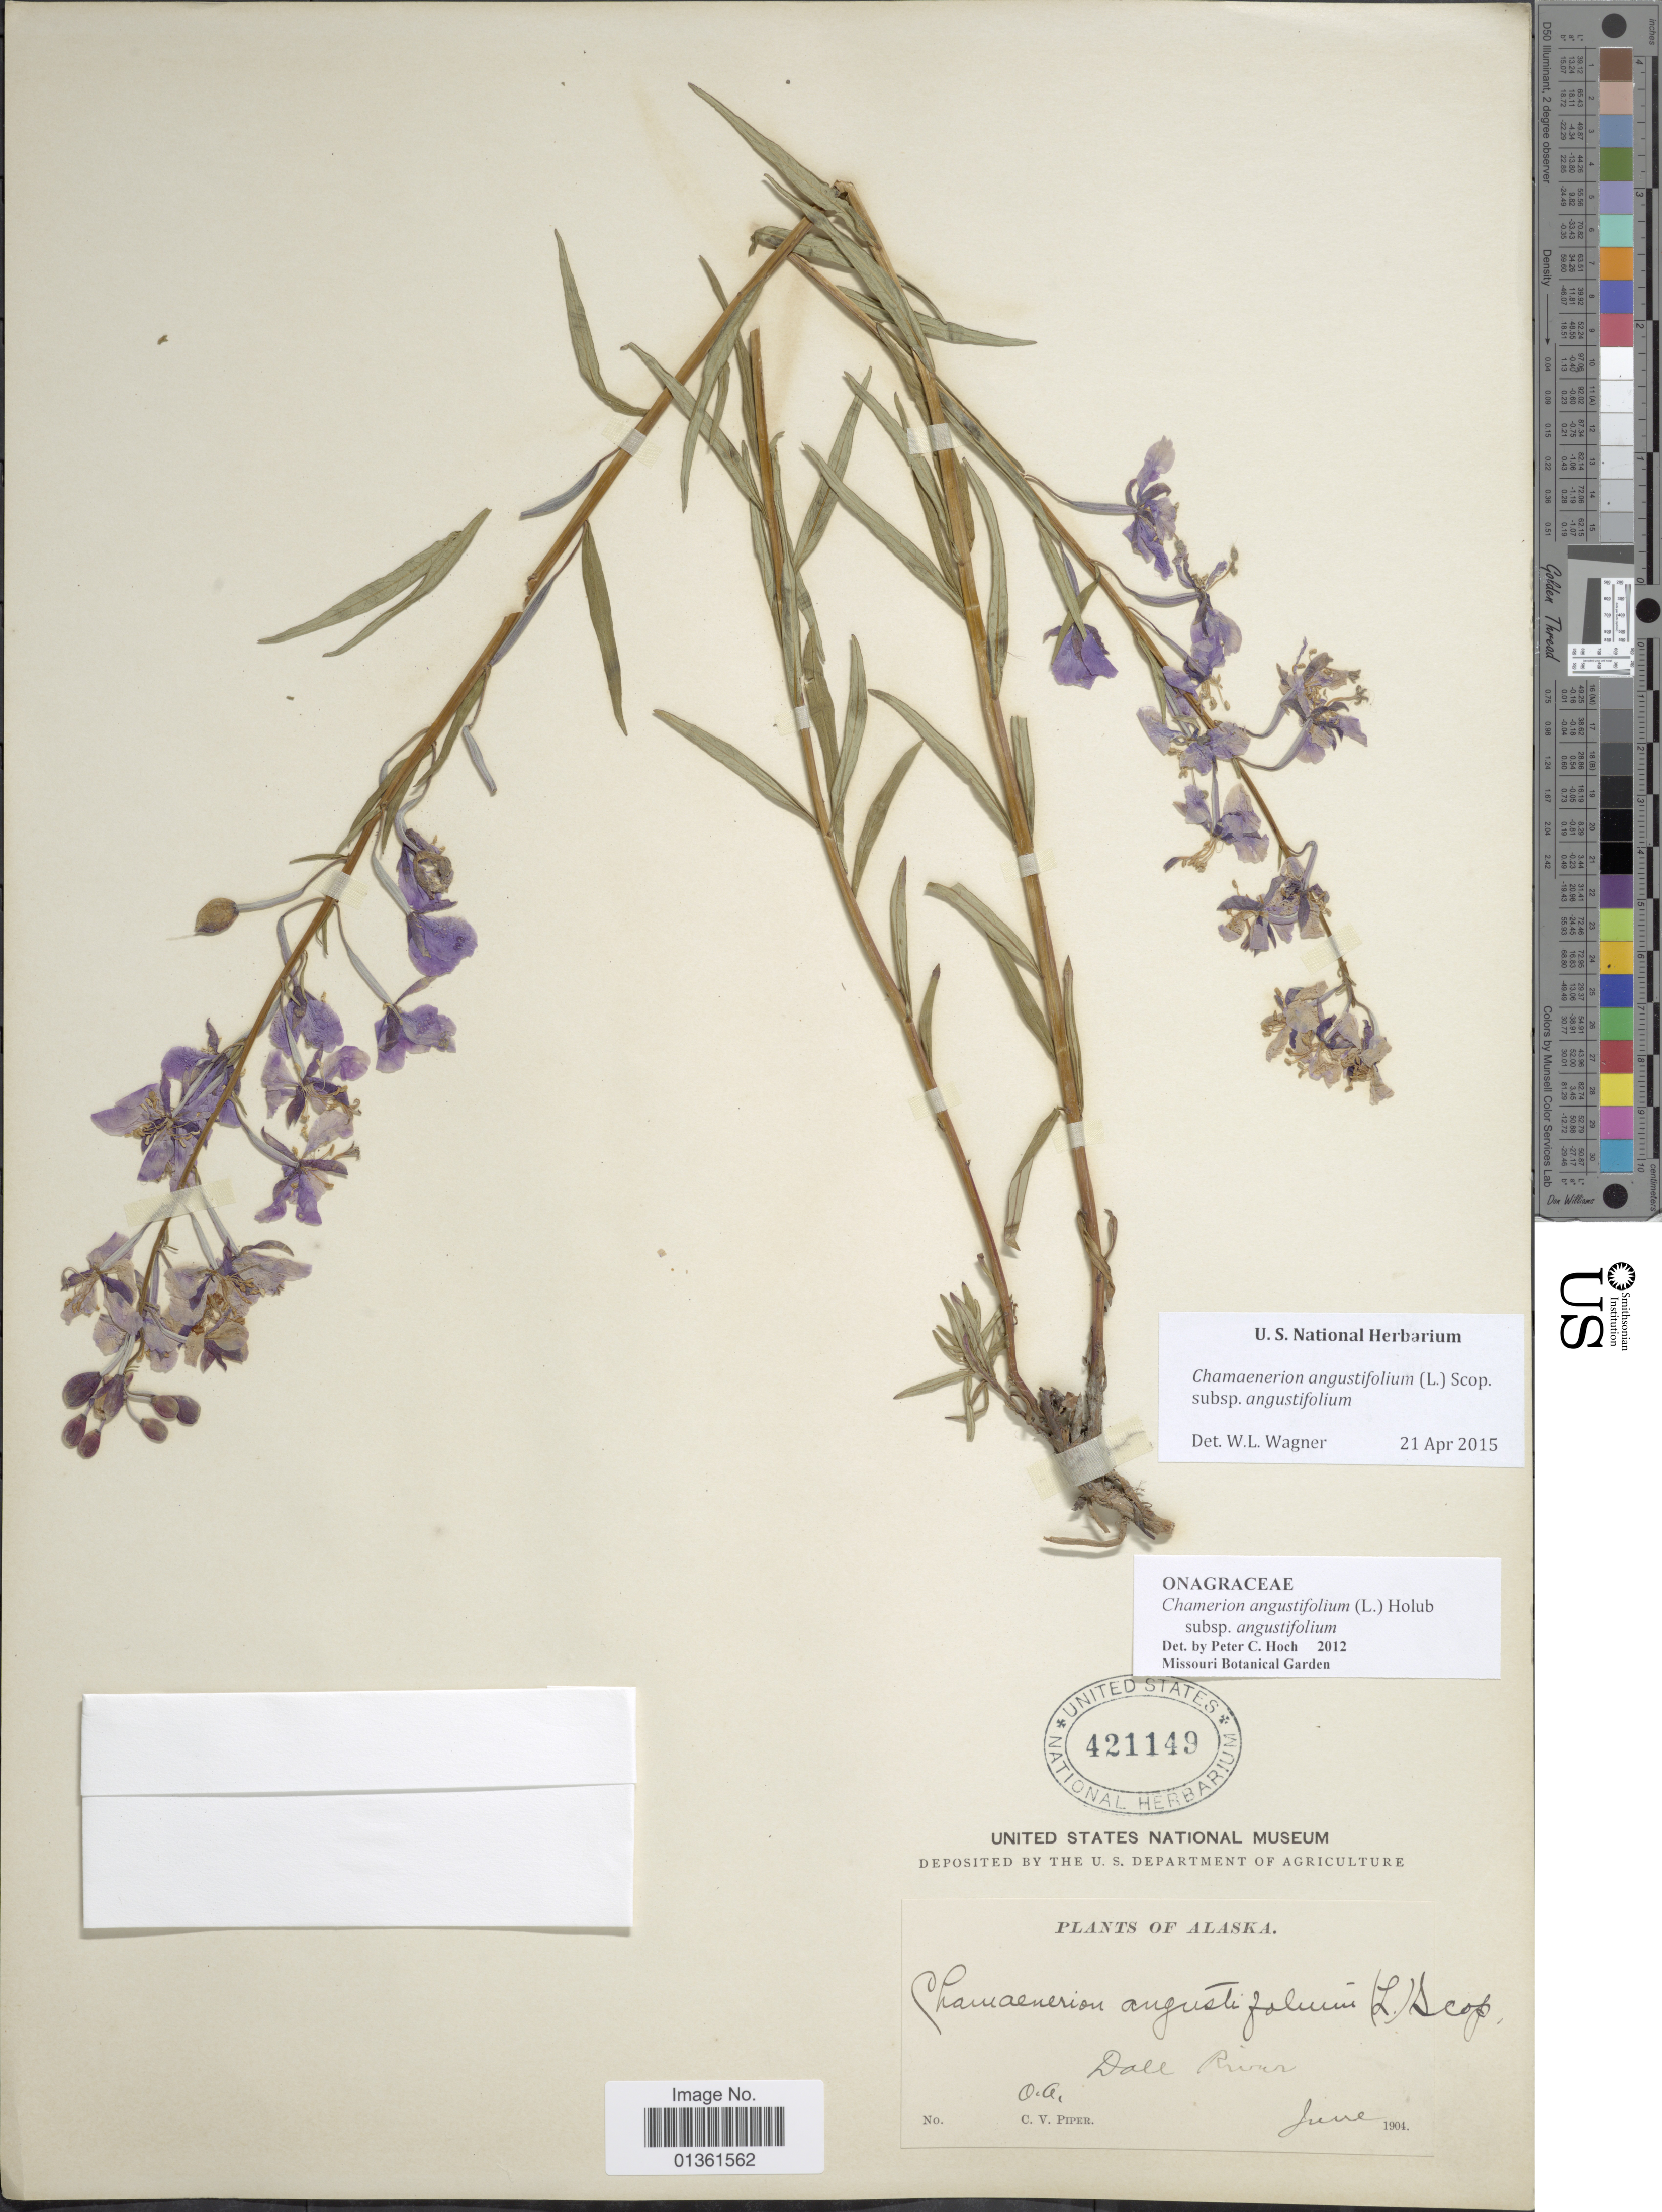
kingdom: Plantae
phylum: Tracheophyta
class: Magnoliopsida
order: Myrtales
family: Onagraceae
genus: Chamaenerion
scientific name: Chamaenerion angustifolium subsp. angustifolium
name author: (L.) Scop.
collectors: O. Piper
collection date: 1904-06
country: United States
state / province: Alaska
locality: Dall River.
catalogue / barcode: US 421149